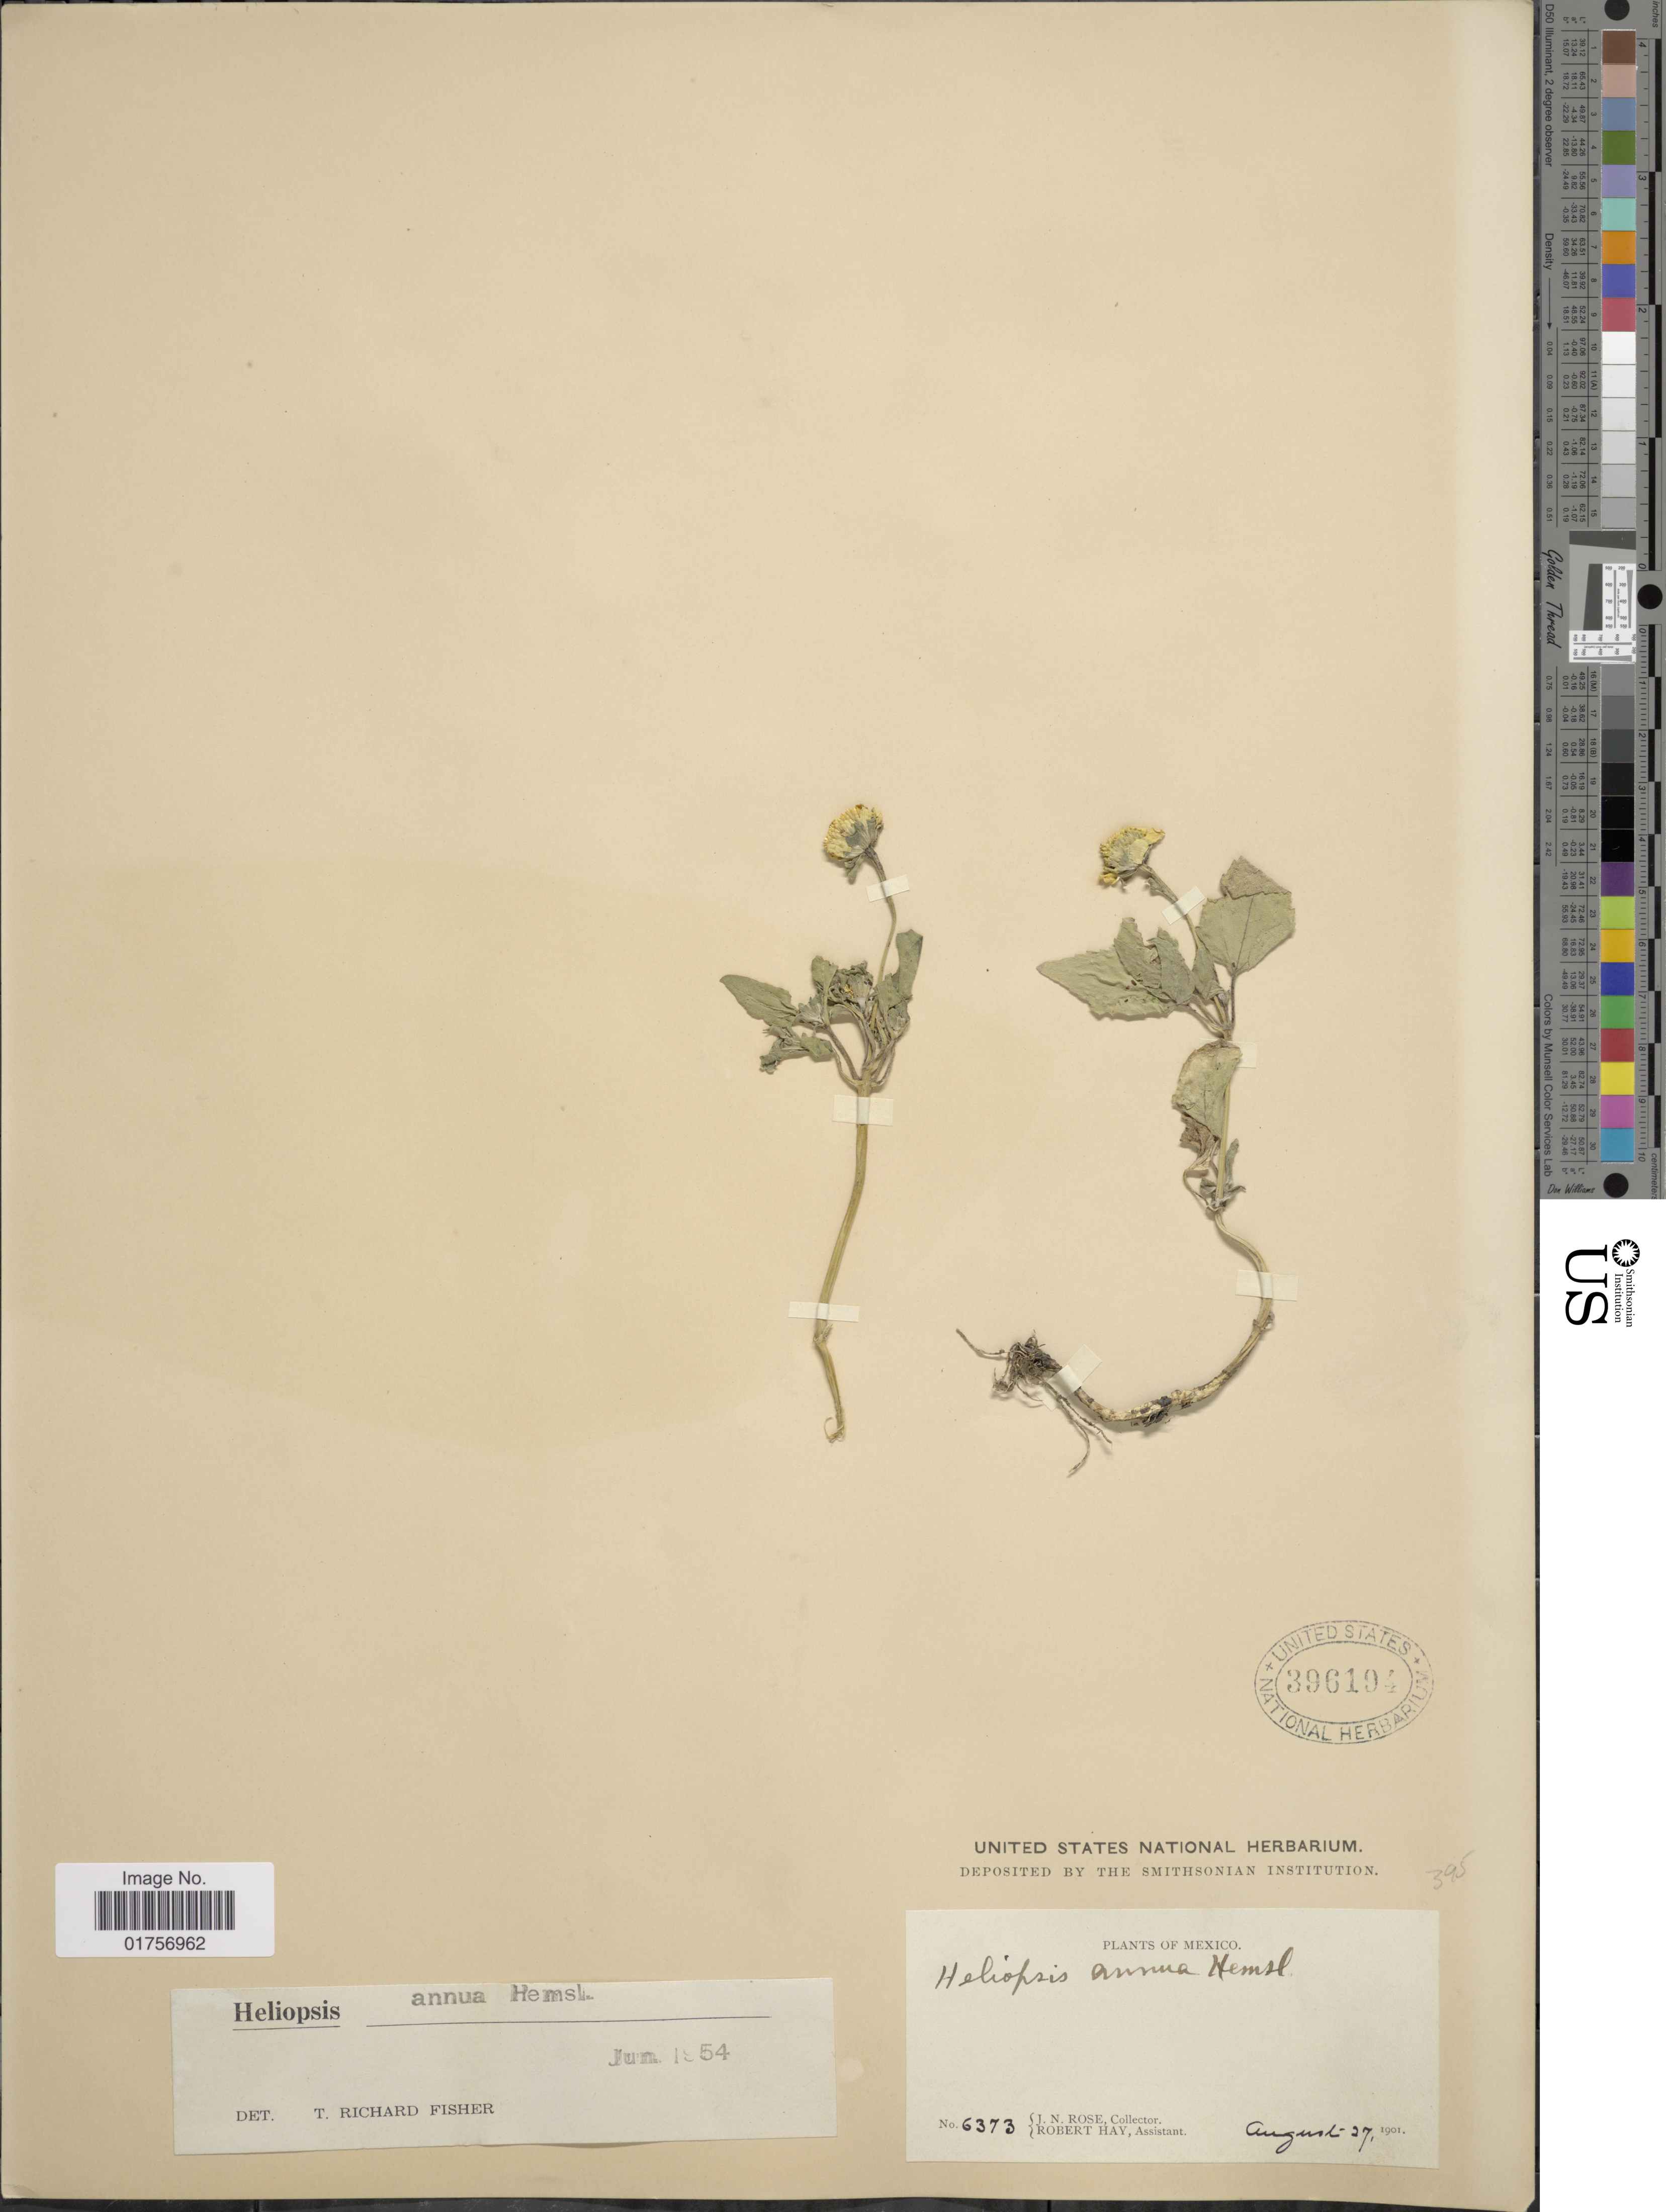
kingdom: Plantae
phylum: Tracheophyta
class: Magnoliopsida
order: Asterales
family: Asteraceae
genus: Heliopsis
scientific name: Heliopsis annua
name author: Hemsl.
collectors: J. N. Rose & R. H. Hay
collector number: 6373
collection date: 1901-08-27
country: Mexico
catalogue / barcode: US 396194